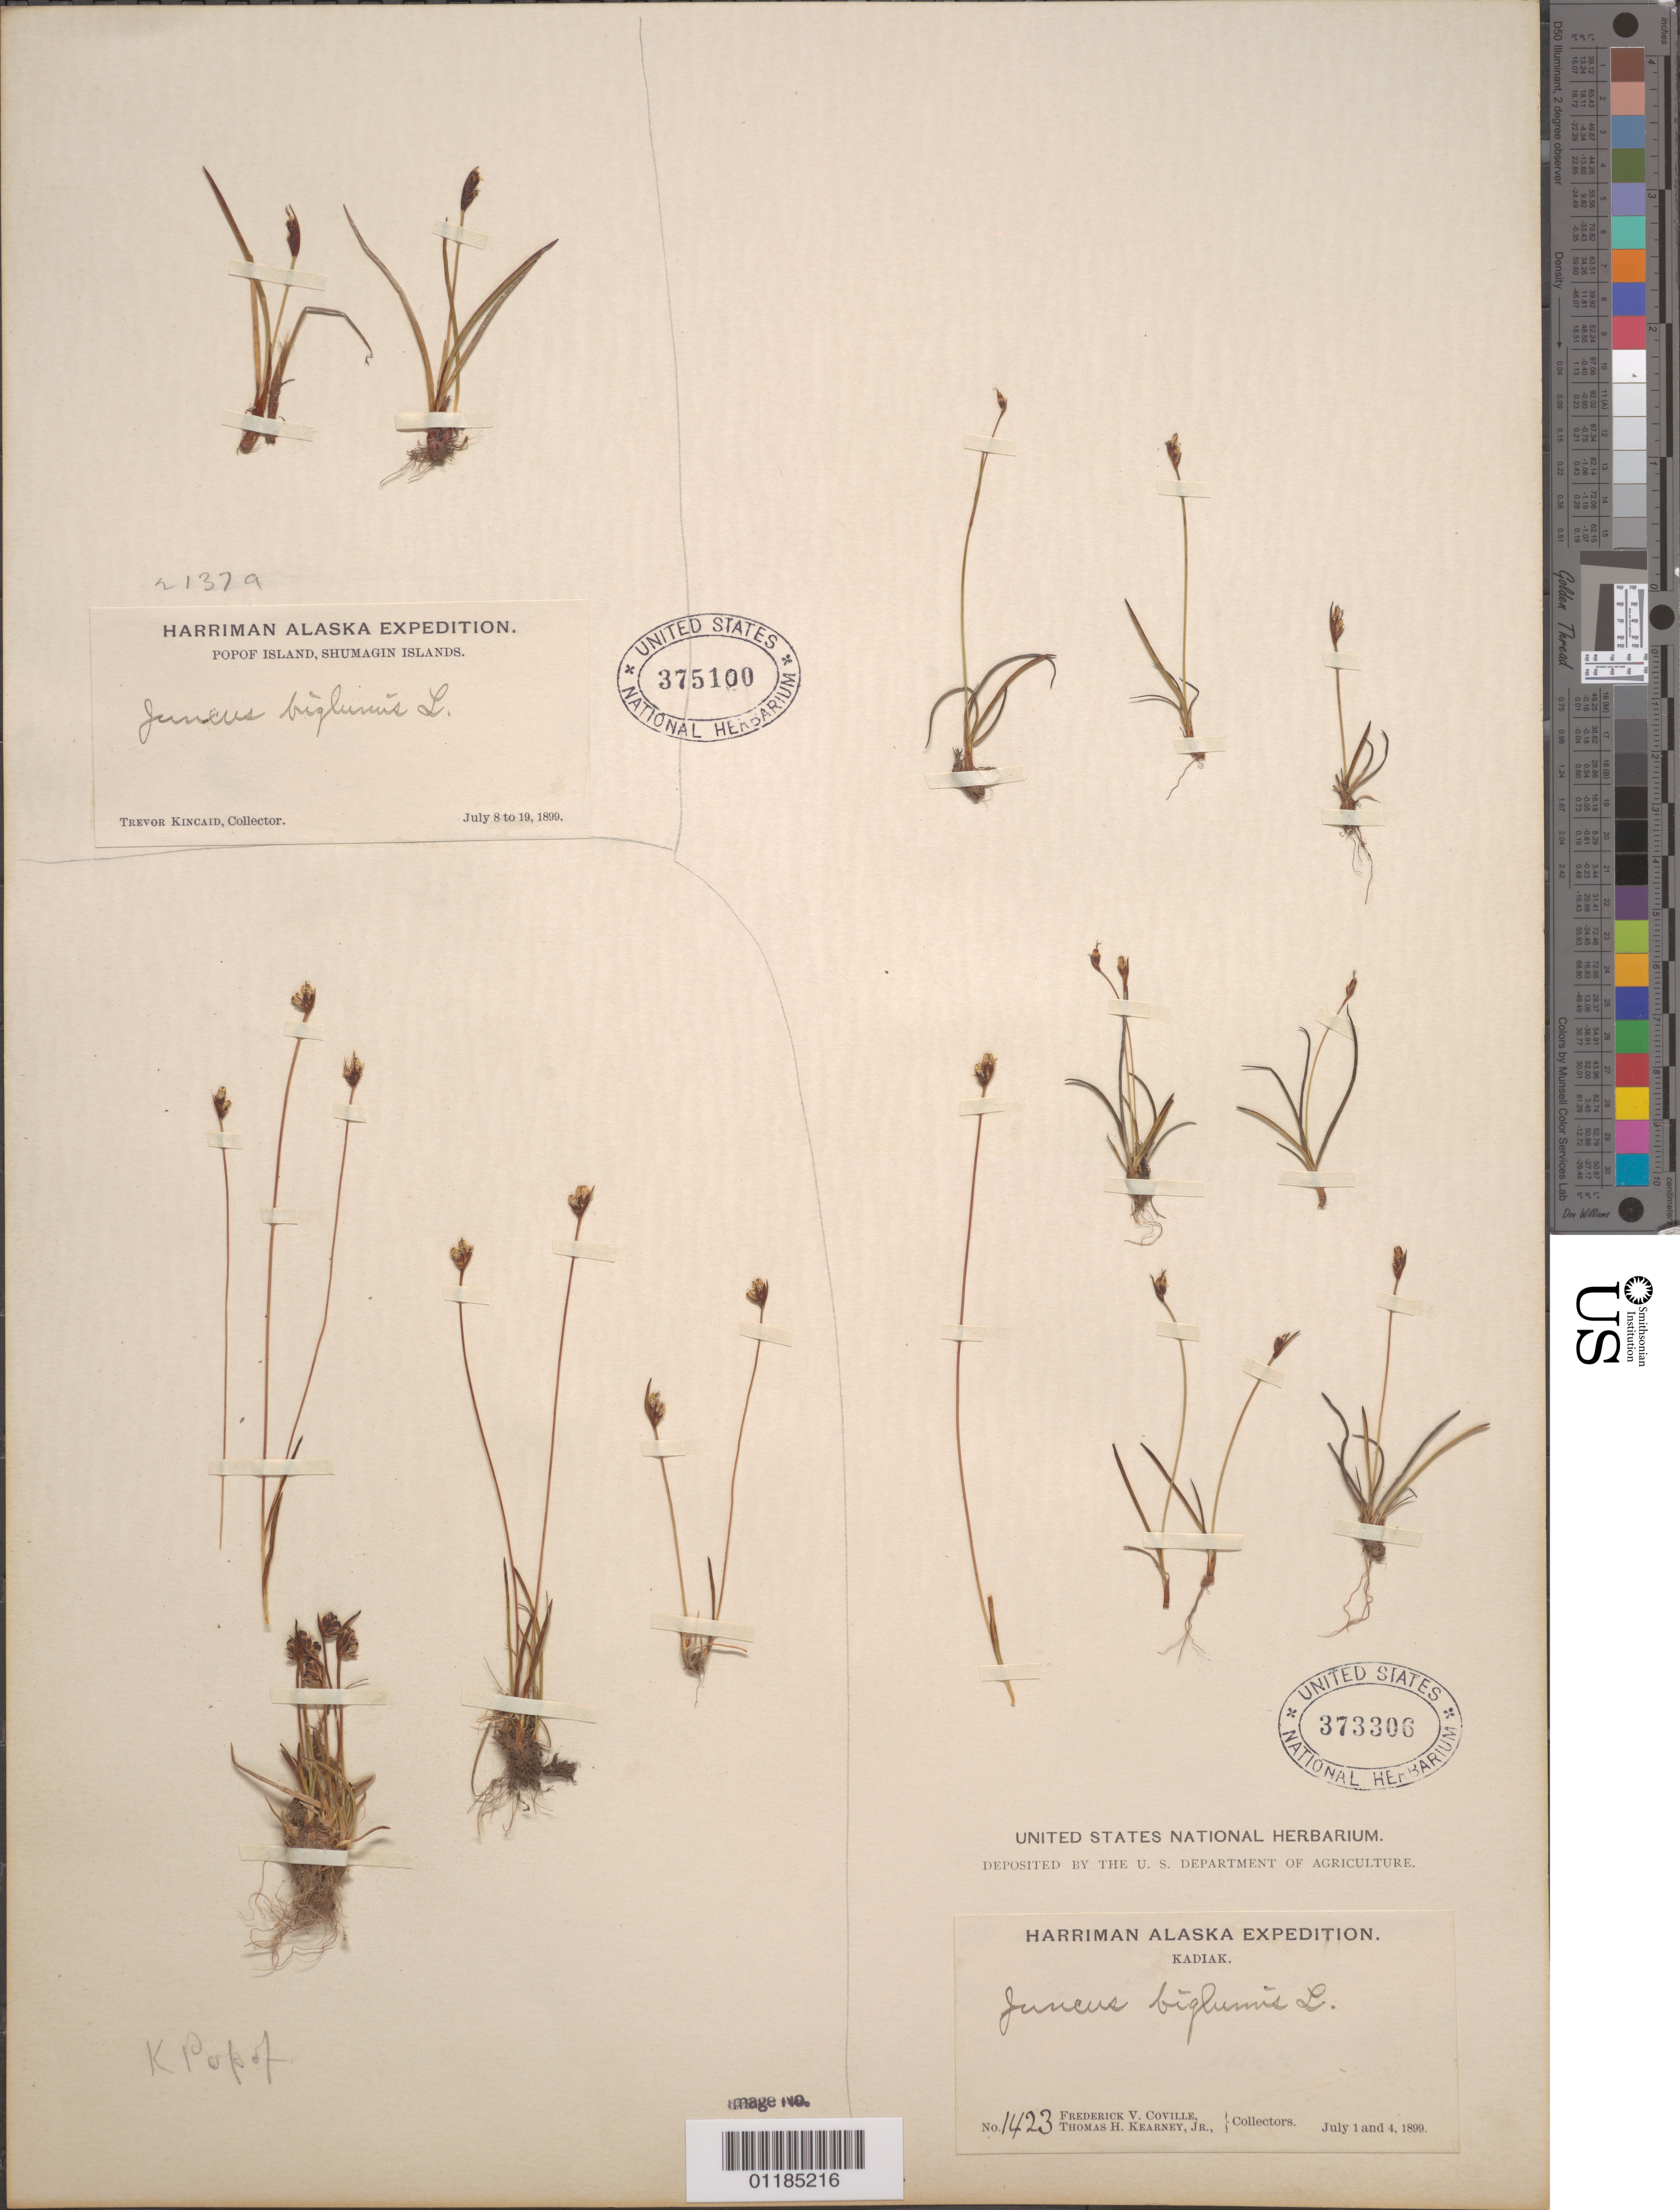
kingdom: Plantae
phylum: Tracheophyta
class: Liliopsida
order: Poales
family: Juncaceae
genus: Juncus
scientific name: Juncus biglumis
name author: L.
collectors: T. C. Kincaid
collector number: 2137a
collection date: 1899-07-08/1899-07-19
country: United States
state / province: Alaska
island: Popof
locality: Popof Island.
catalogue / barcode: US 375100